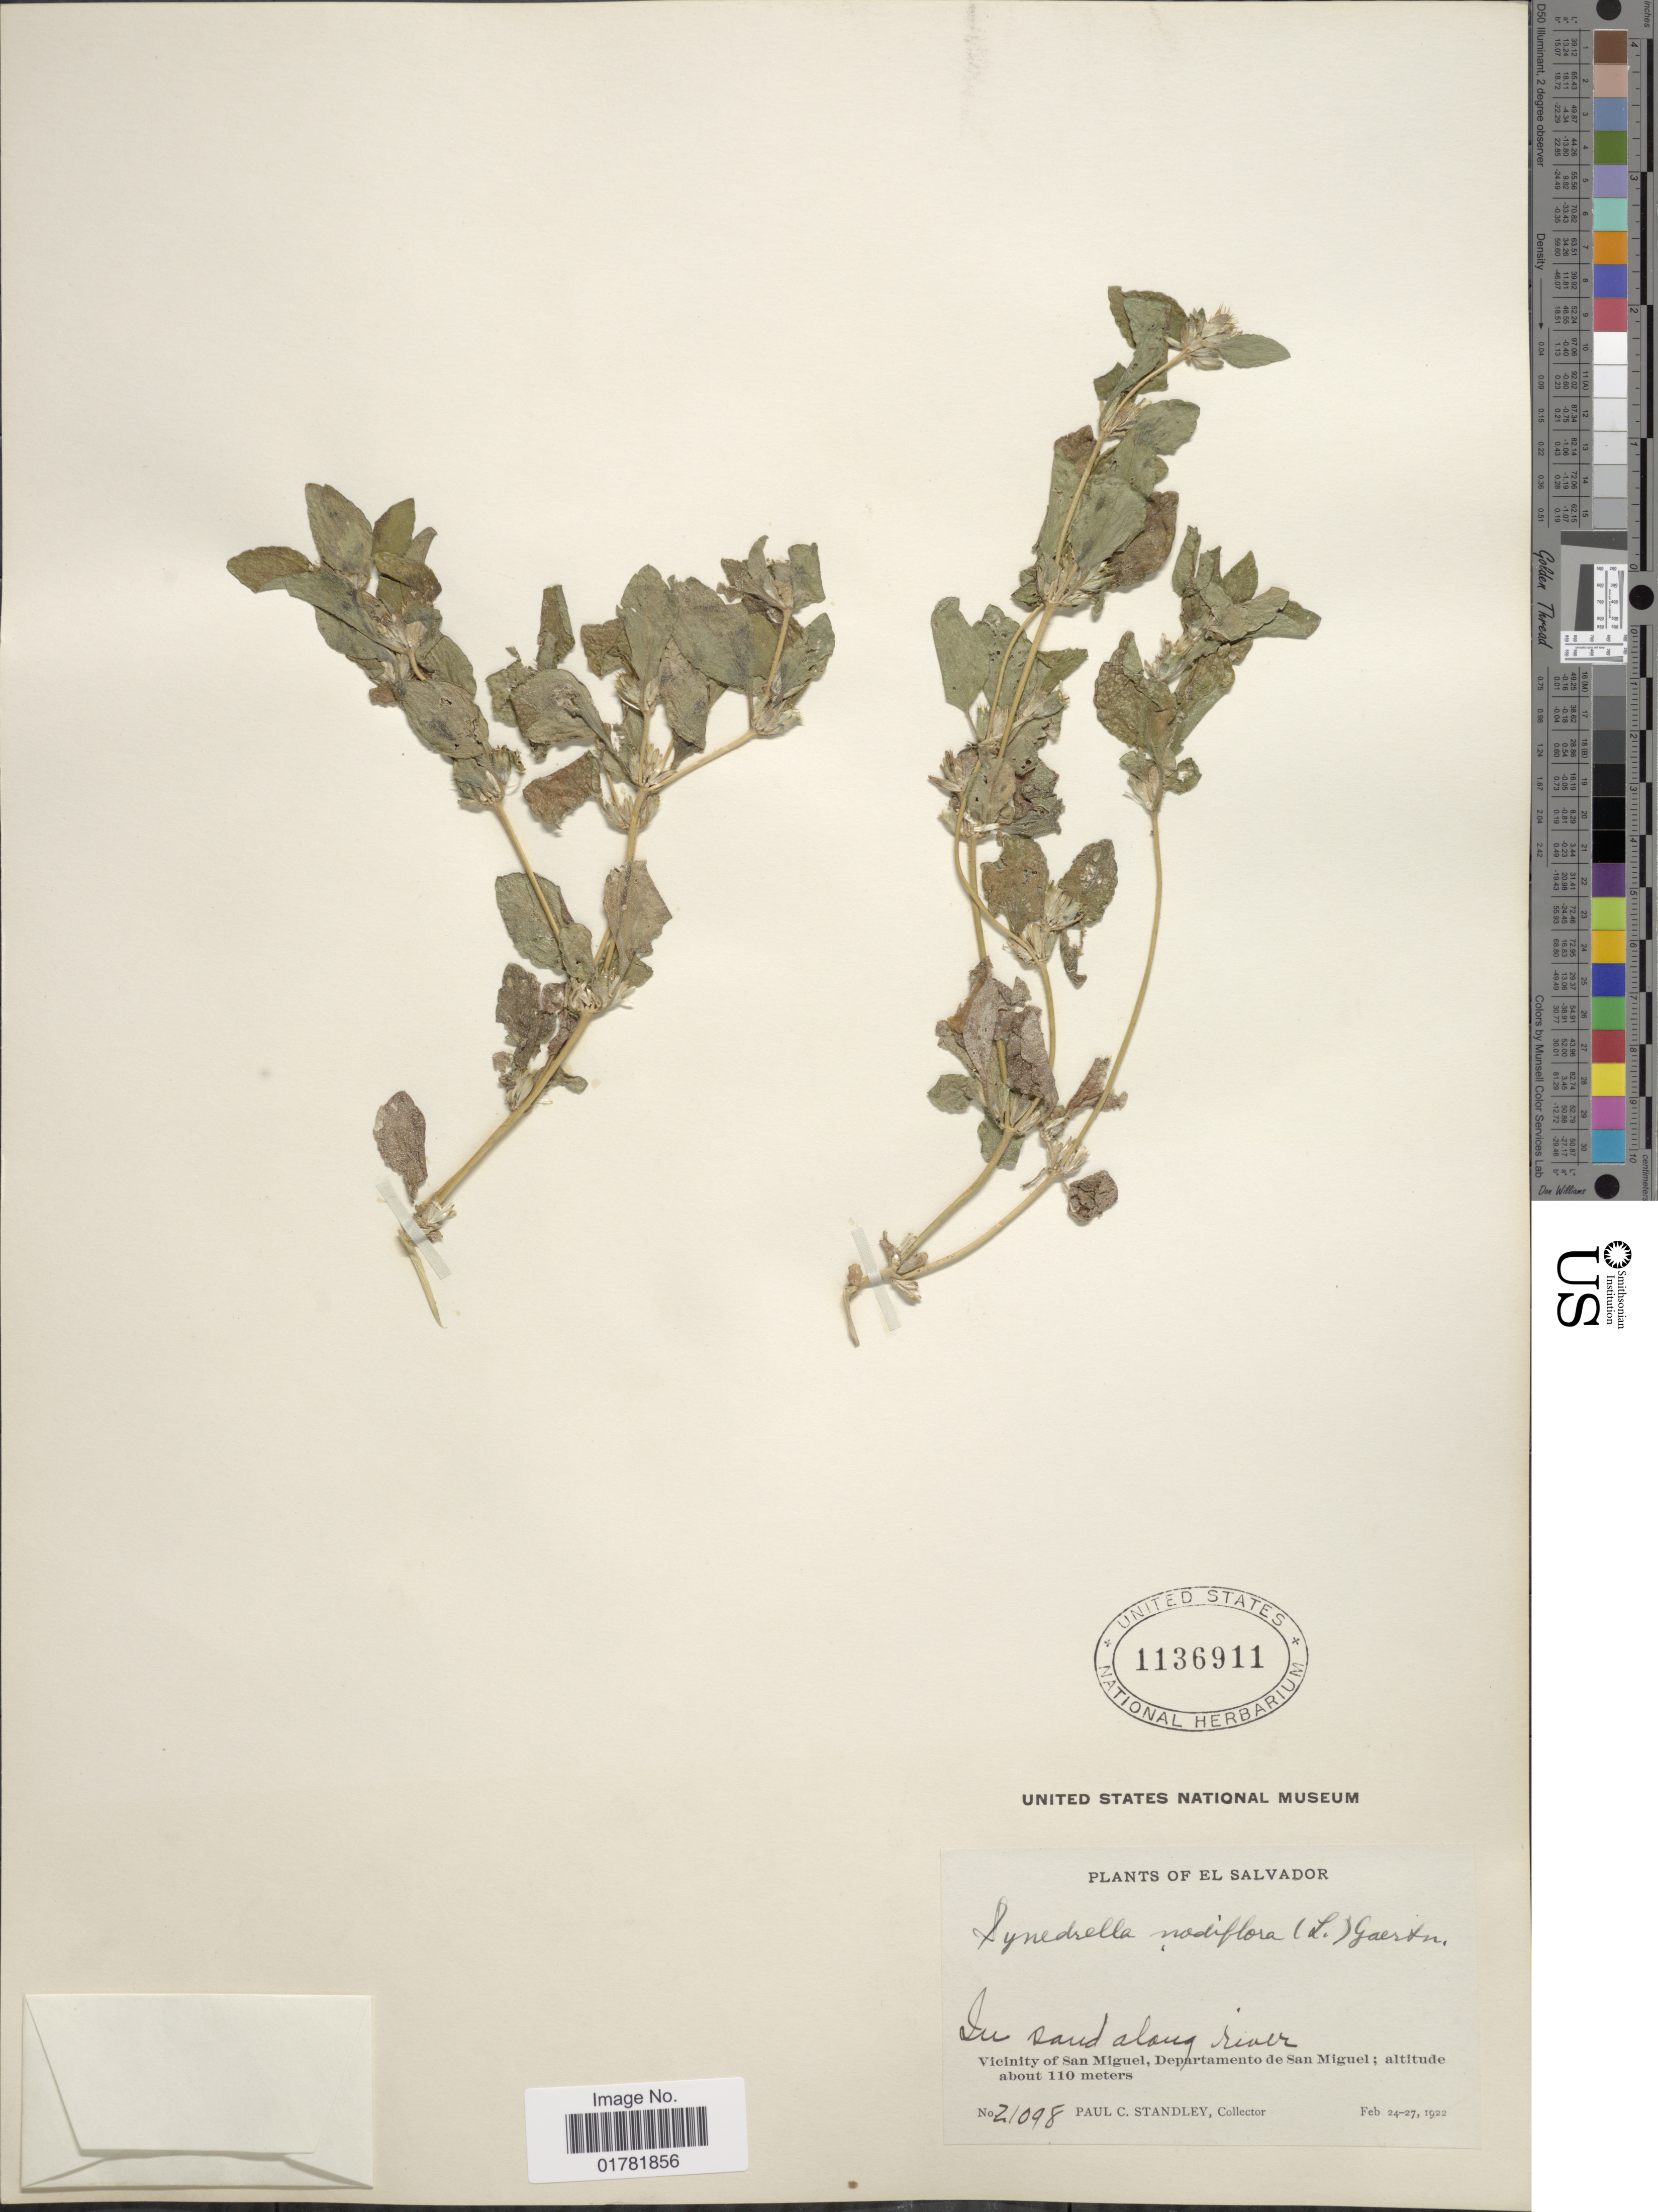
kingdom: Plantae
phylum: Tracheophyta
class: Magnoliopsida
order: Asterales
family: Asteraceae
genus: Synedrella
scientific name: Synedrella nodiflora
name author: (L.) Gaertn.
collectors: P. C. Standley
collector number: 21098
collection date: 1922-02-24/1922-02-27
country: El Salvador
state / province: San Miguel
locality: In sand along river, Vicinity of San Miguel, Departamento de San Miguel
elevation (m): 110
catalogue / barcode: US 1136911